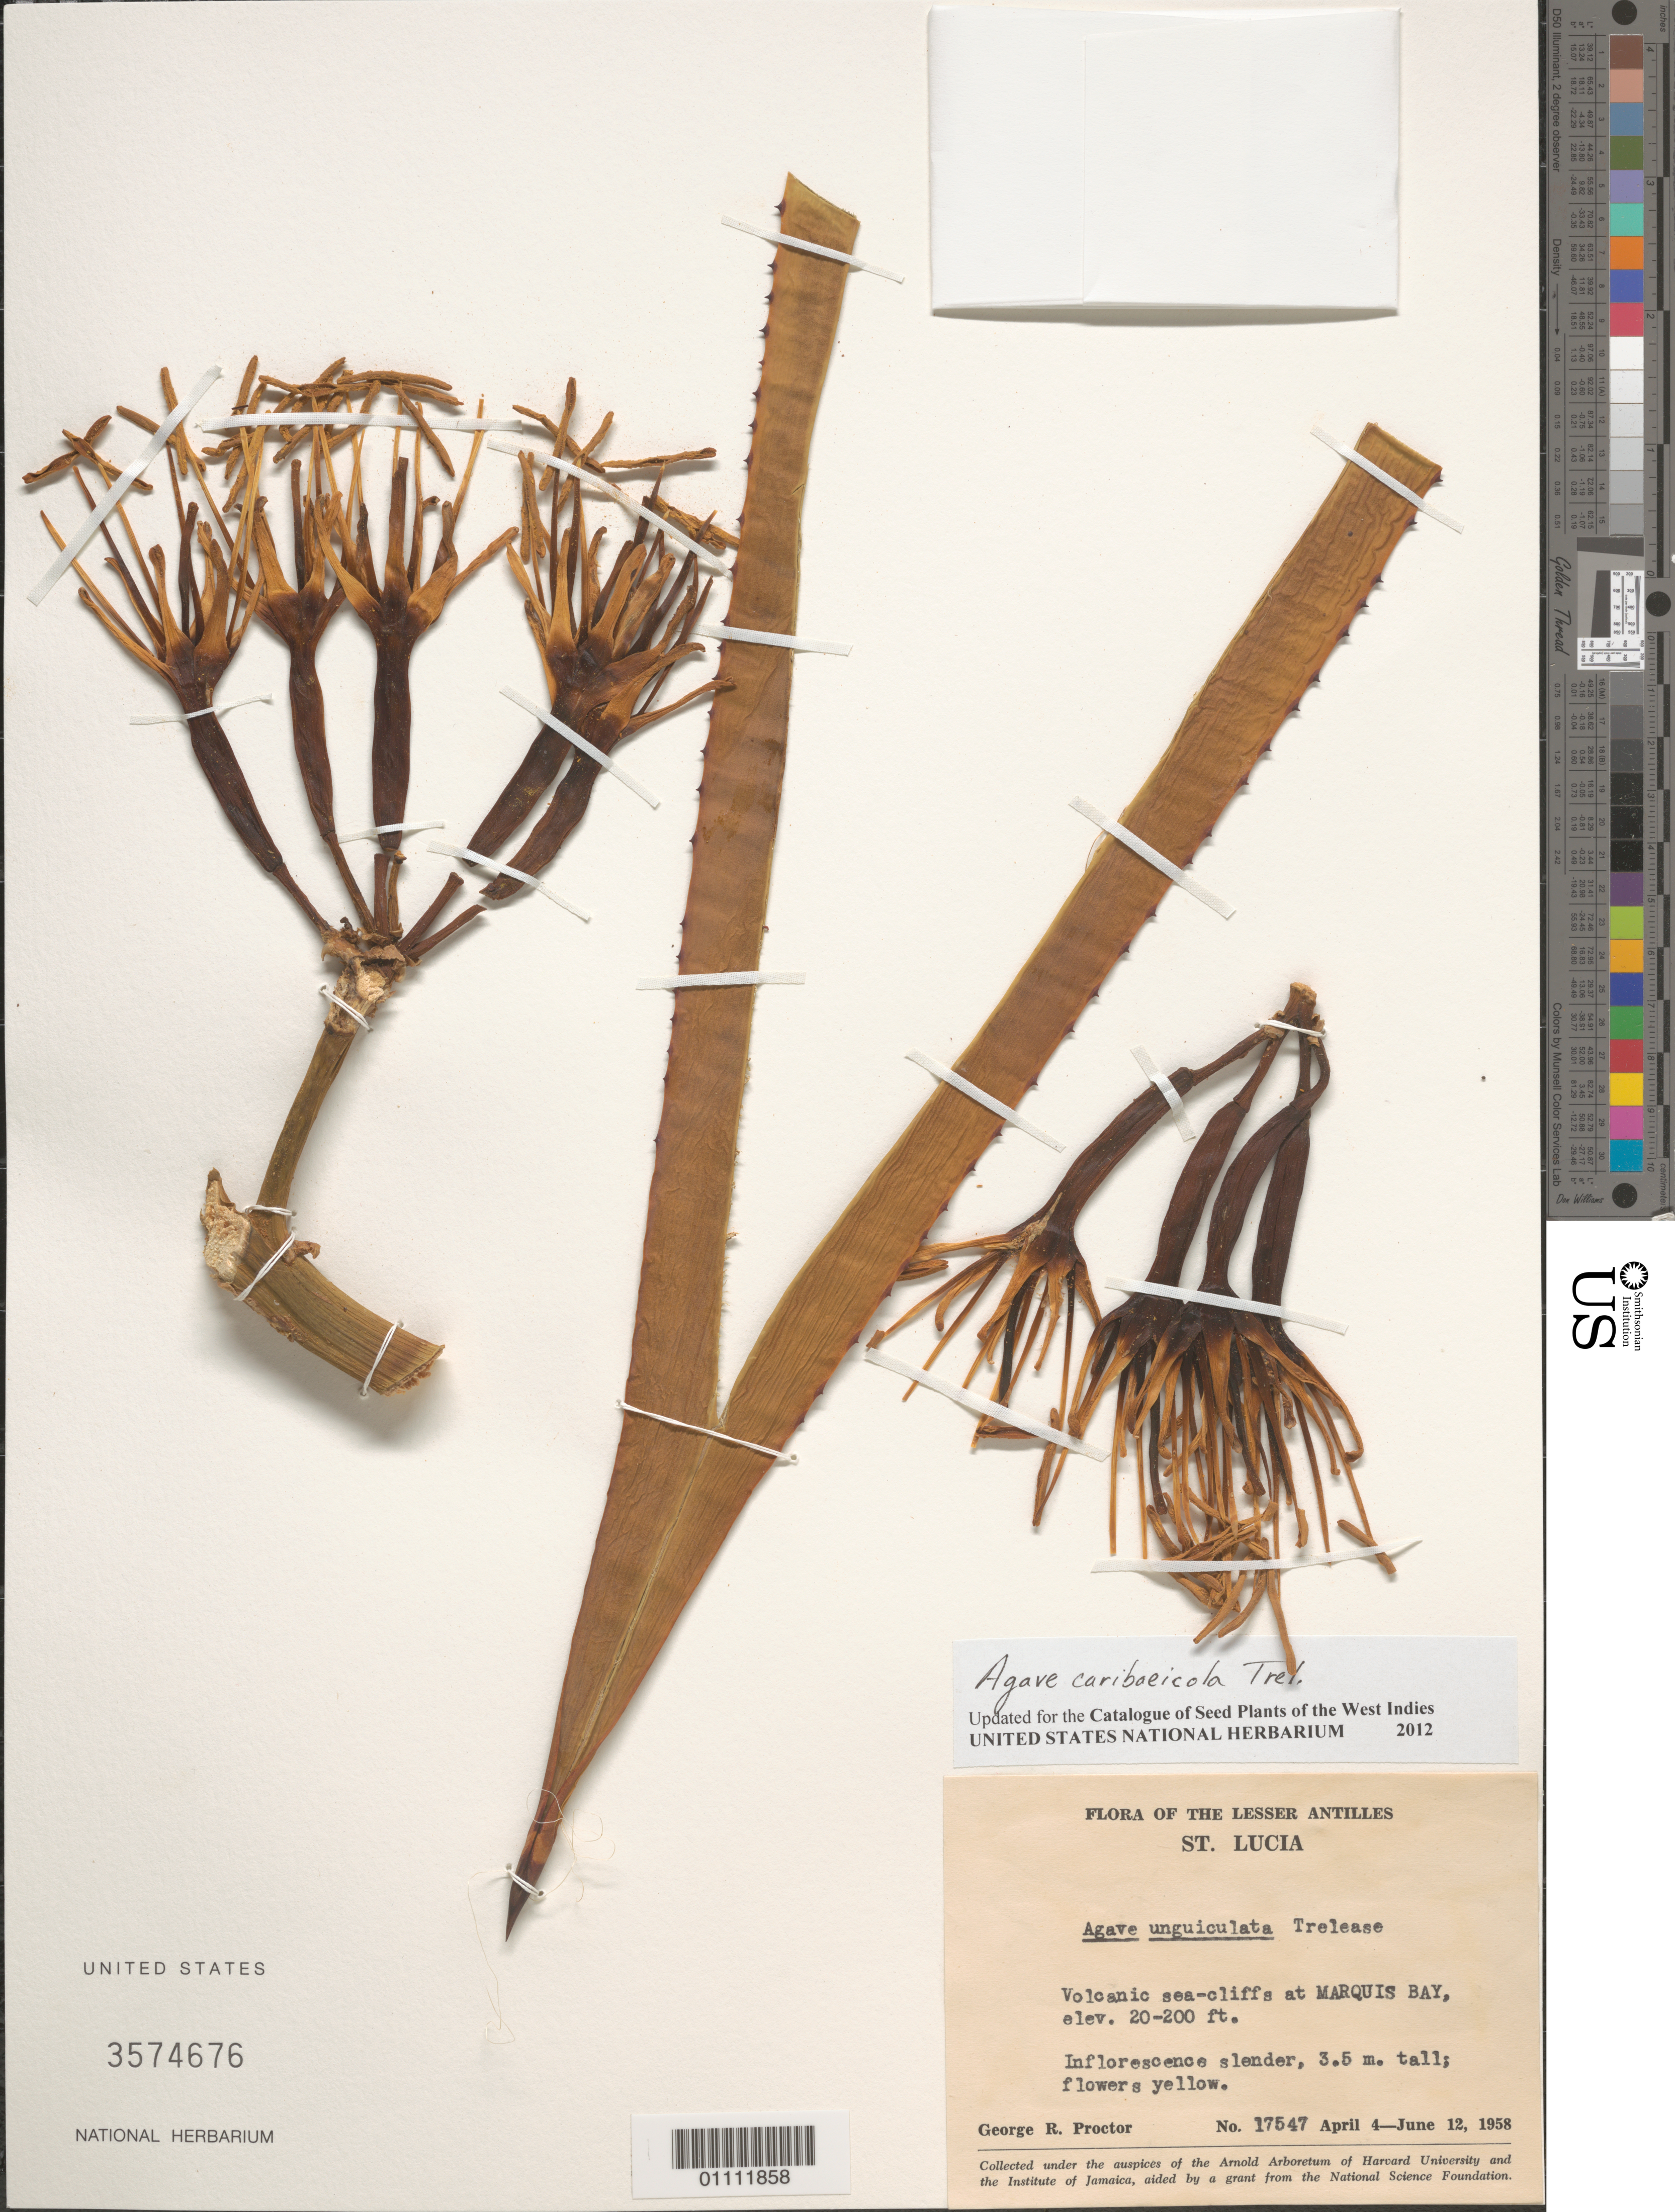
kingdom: Plantae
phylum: Tracheophyta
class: Liliopsida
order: Asparagales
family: Asparagaceae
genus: Agave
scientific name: Agave caribaeicola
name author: Trel.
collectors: G. R. Proctor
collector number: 17547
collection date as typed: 04 Apr 1958 to 12 Jun 1958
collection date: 1958-04-04/1958-06-12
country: St. Lucia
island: St. Lucia I.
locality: Marquis Bay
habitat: Volcanic sea-cliffs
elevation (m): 6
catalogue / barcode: US 3574676